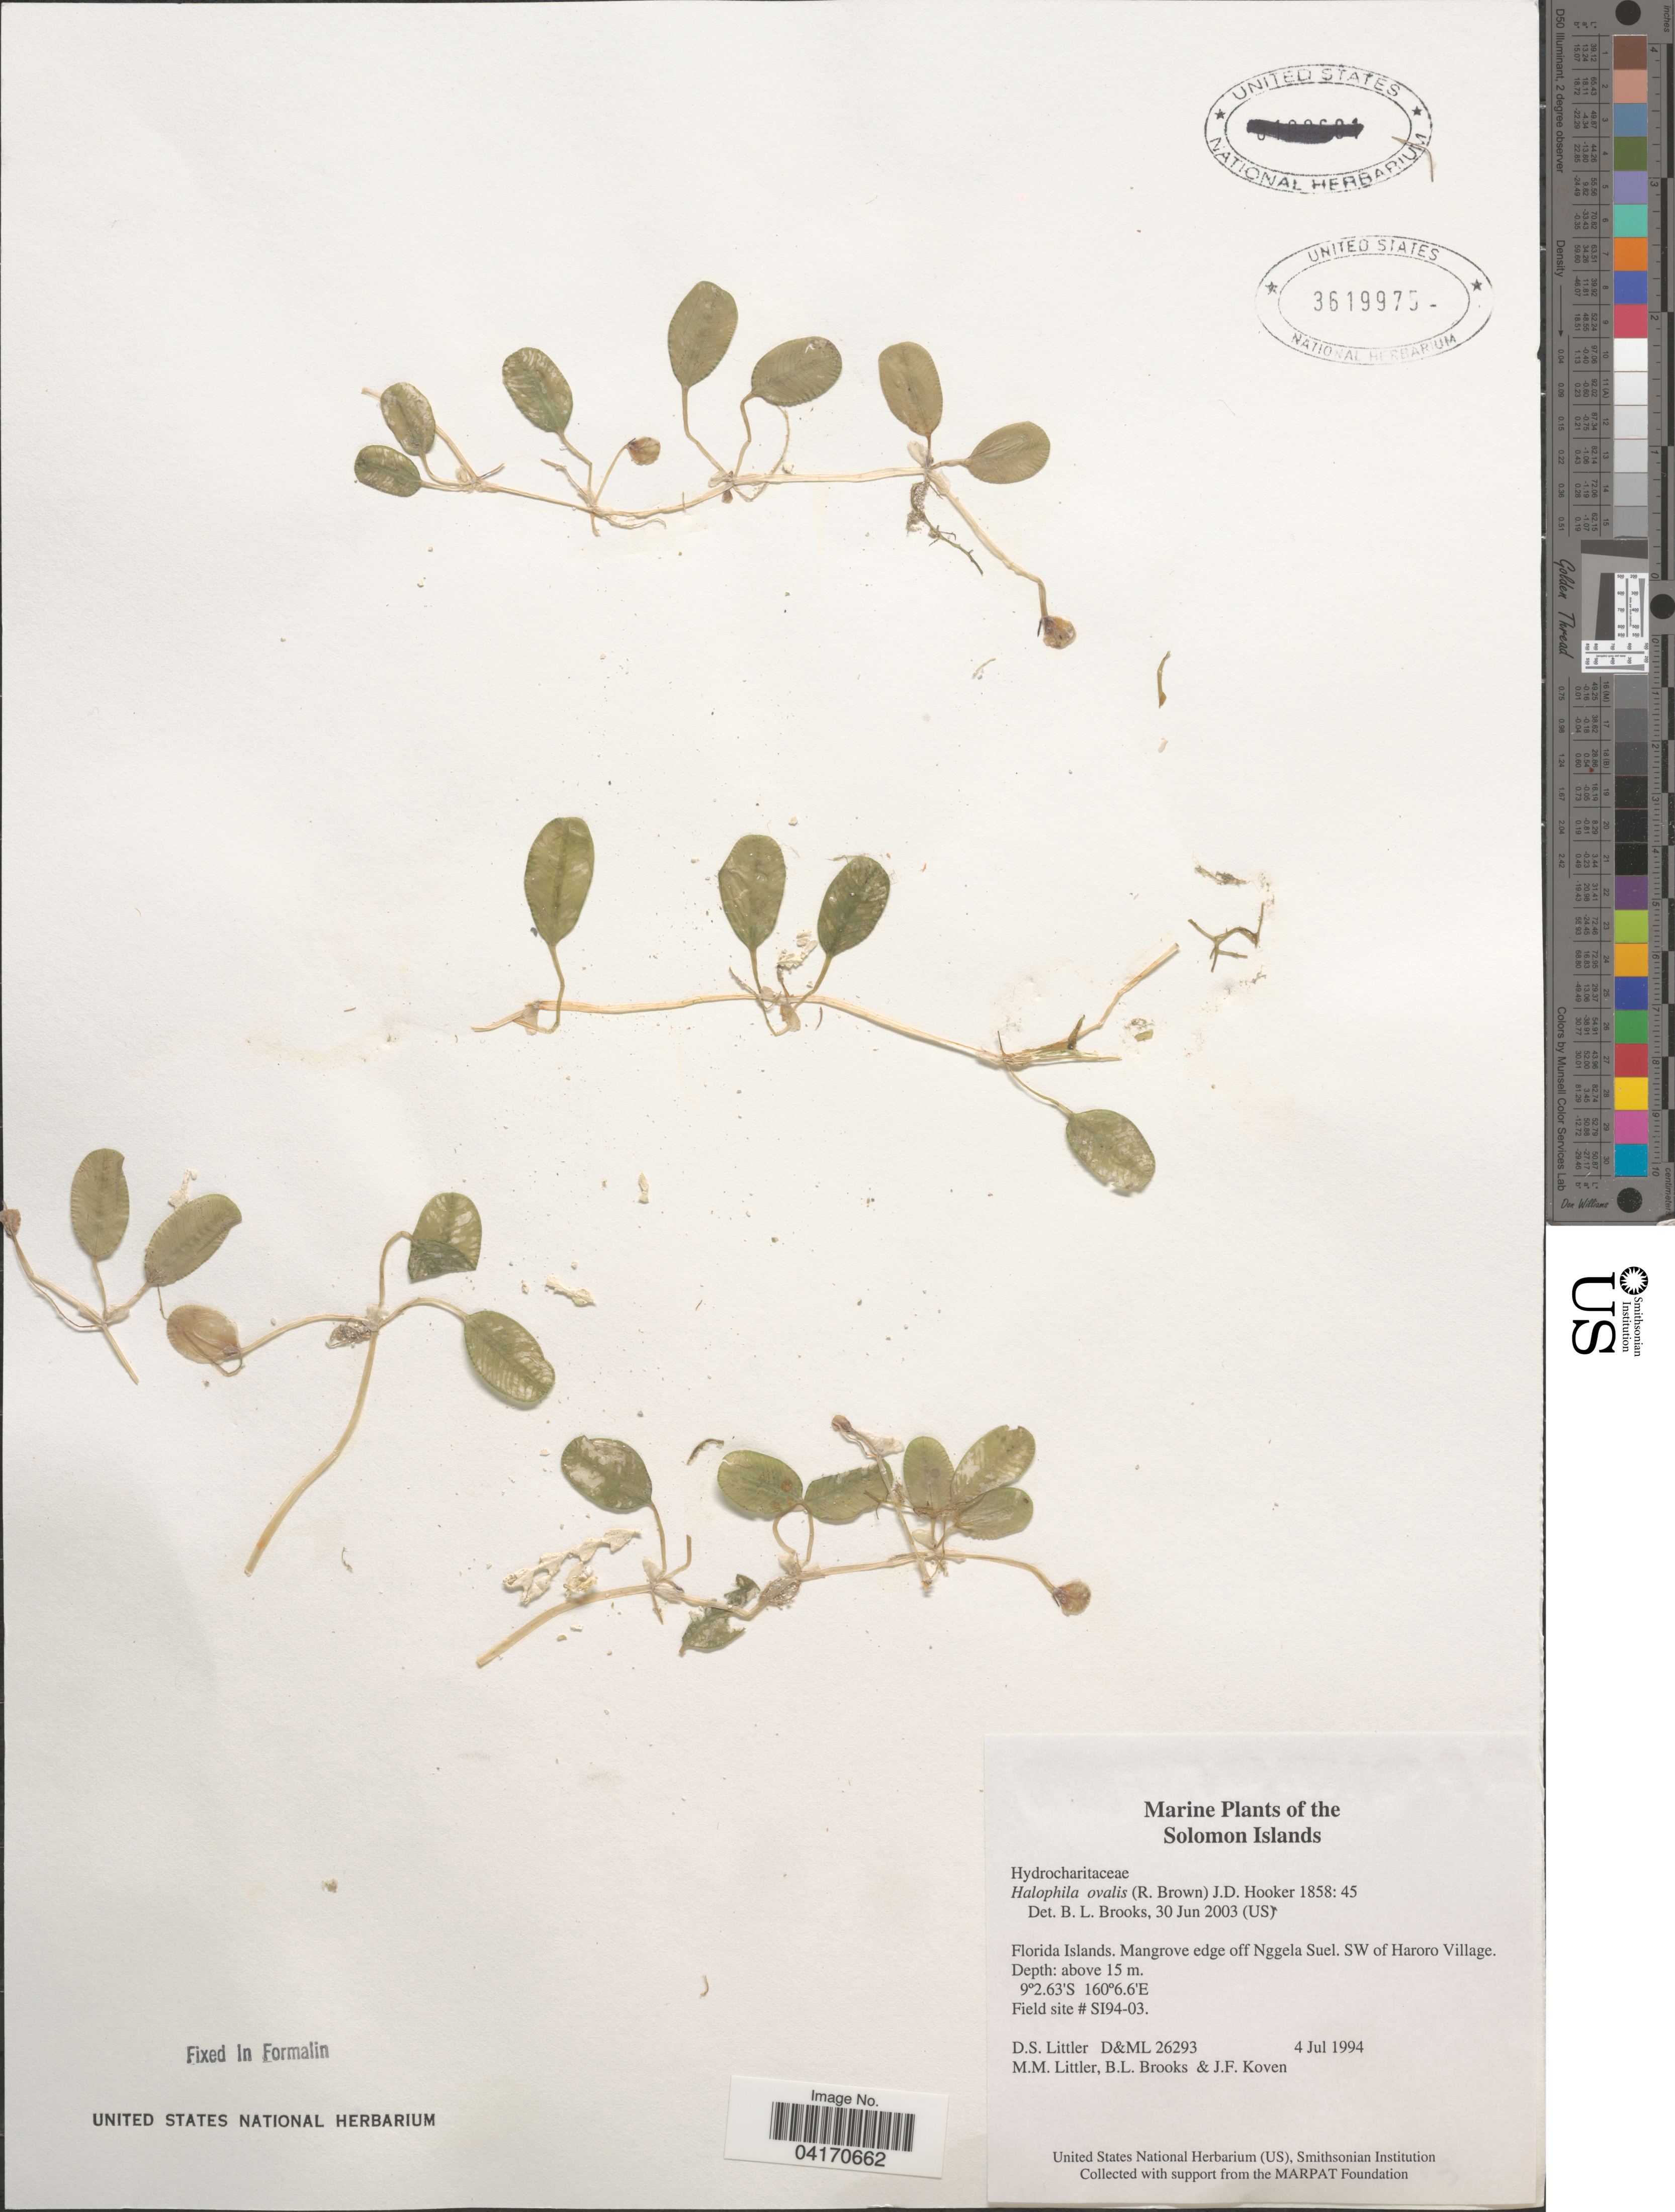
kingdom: Plantae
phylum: Tracheophyta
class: Liliopsida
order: Alismatales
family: Hydrocharitaceae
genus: Halophila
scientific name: Halophila ovalis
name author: (R. Br.) Hook. f.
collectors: D. S. Littler, B. Brooks & J. Koven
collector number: D&ML 26293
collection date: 1994-07-04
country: Solomon Islands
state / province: Solomon Islands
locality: Florida Islands. Mangrove edge off Ngela Suel. SW of Haroro Village.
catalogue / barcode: US 3619975